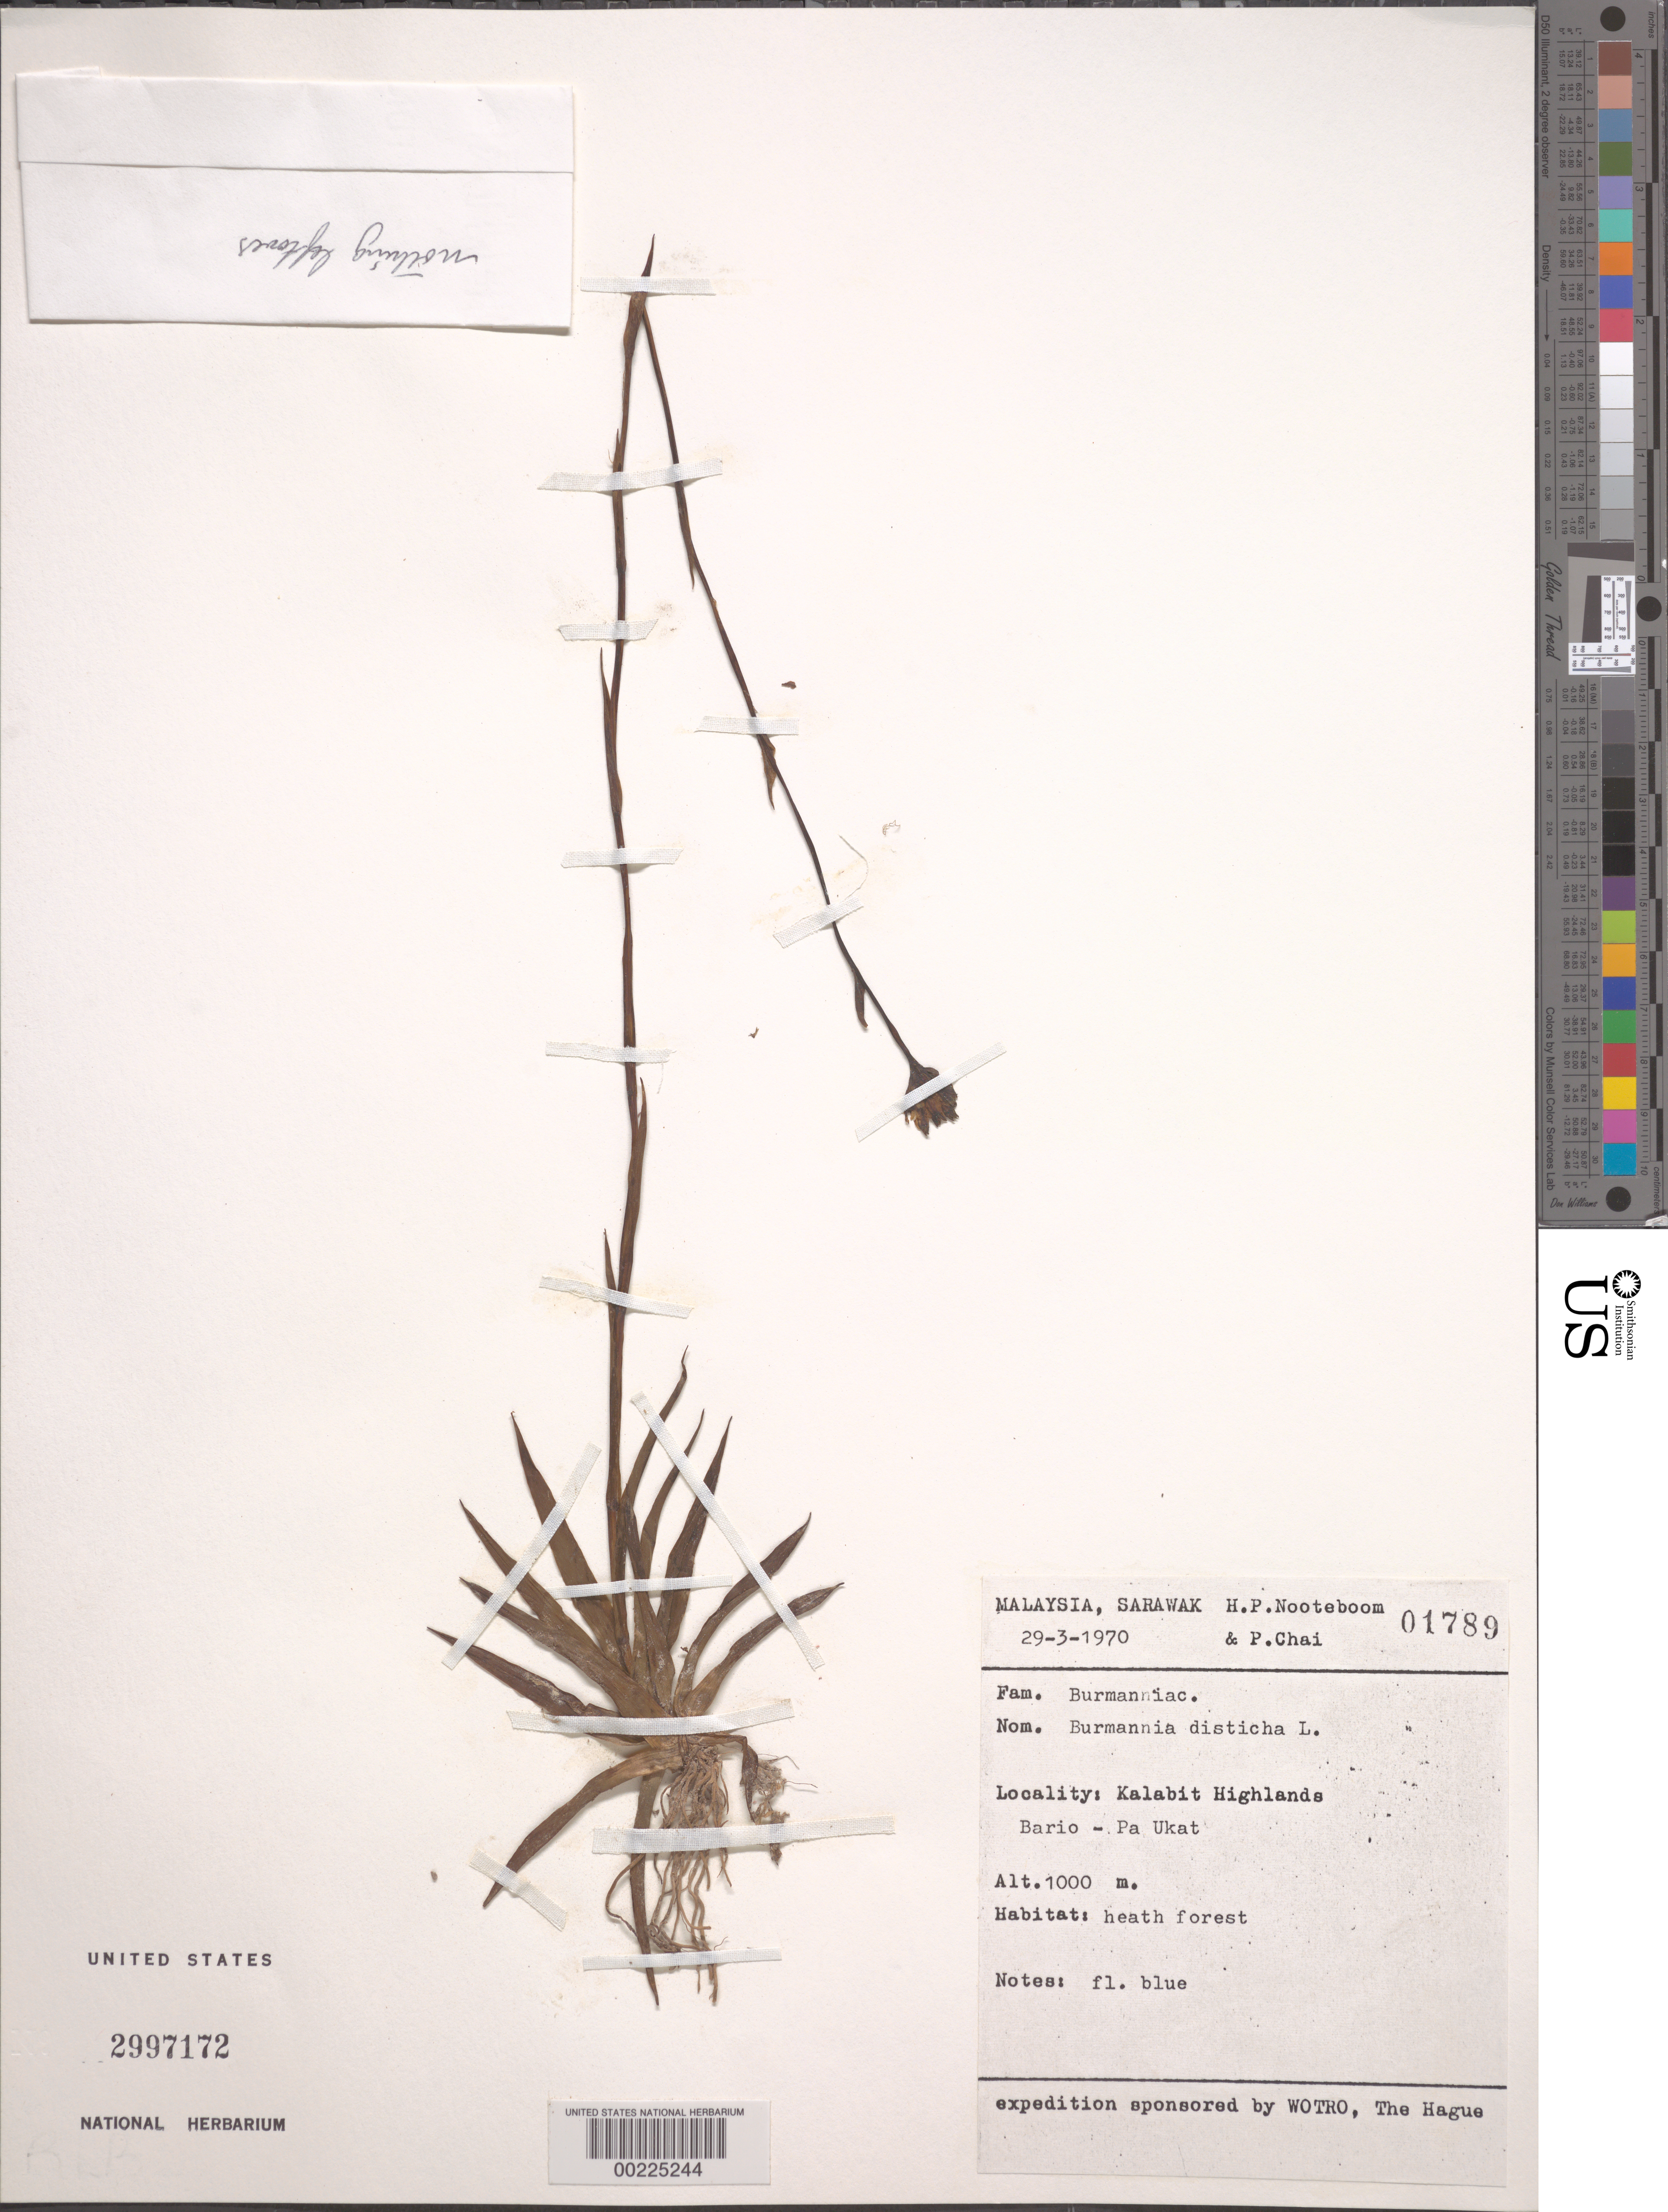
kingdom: Plantae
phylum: Tracheophyta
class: Liliopsida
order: Dioscoreales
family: Burmanniaceae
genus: Burmannia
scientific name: Burmannia disticha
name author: L.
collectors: H. P. Nooteboom & P. Chai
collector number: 01789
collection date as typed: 29 Mar 1970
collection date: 1970-03-29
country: Malaysia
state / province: Sarawak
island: Borneo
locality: Kalabit highlands; bario - pa ukat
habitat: Heath forest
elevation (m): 1000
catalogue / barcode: US 2997172